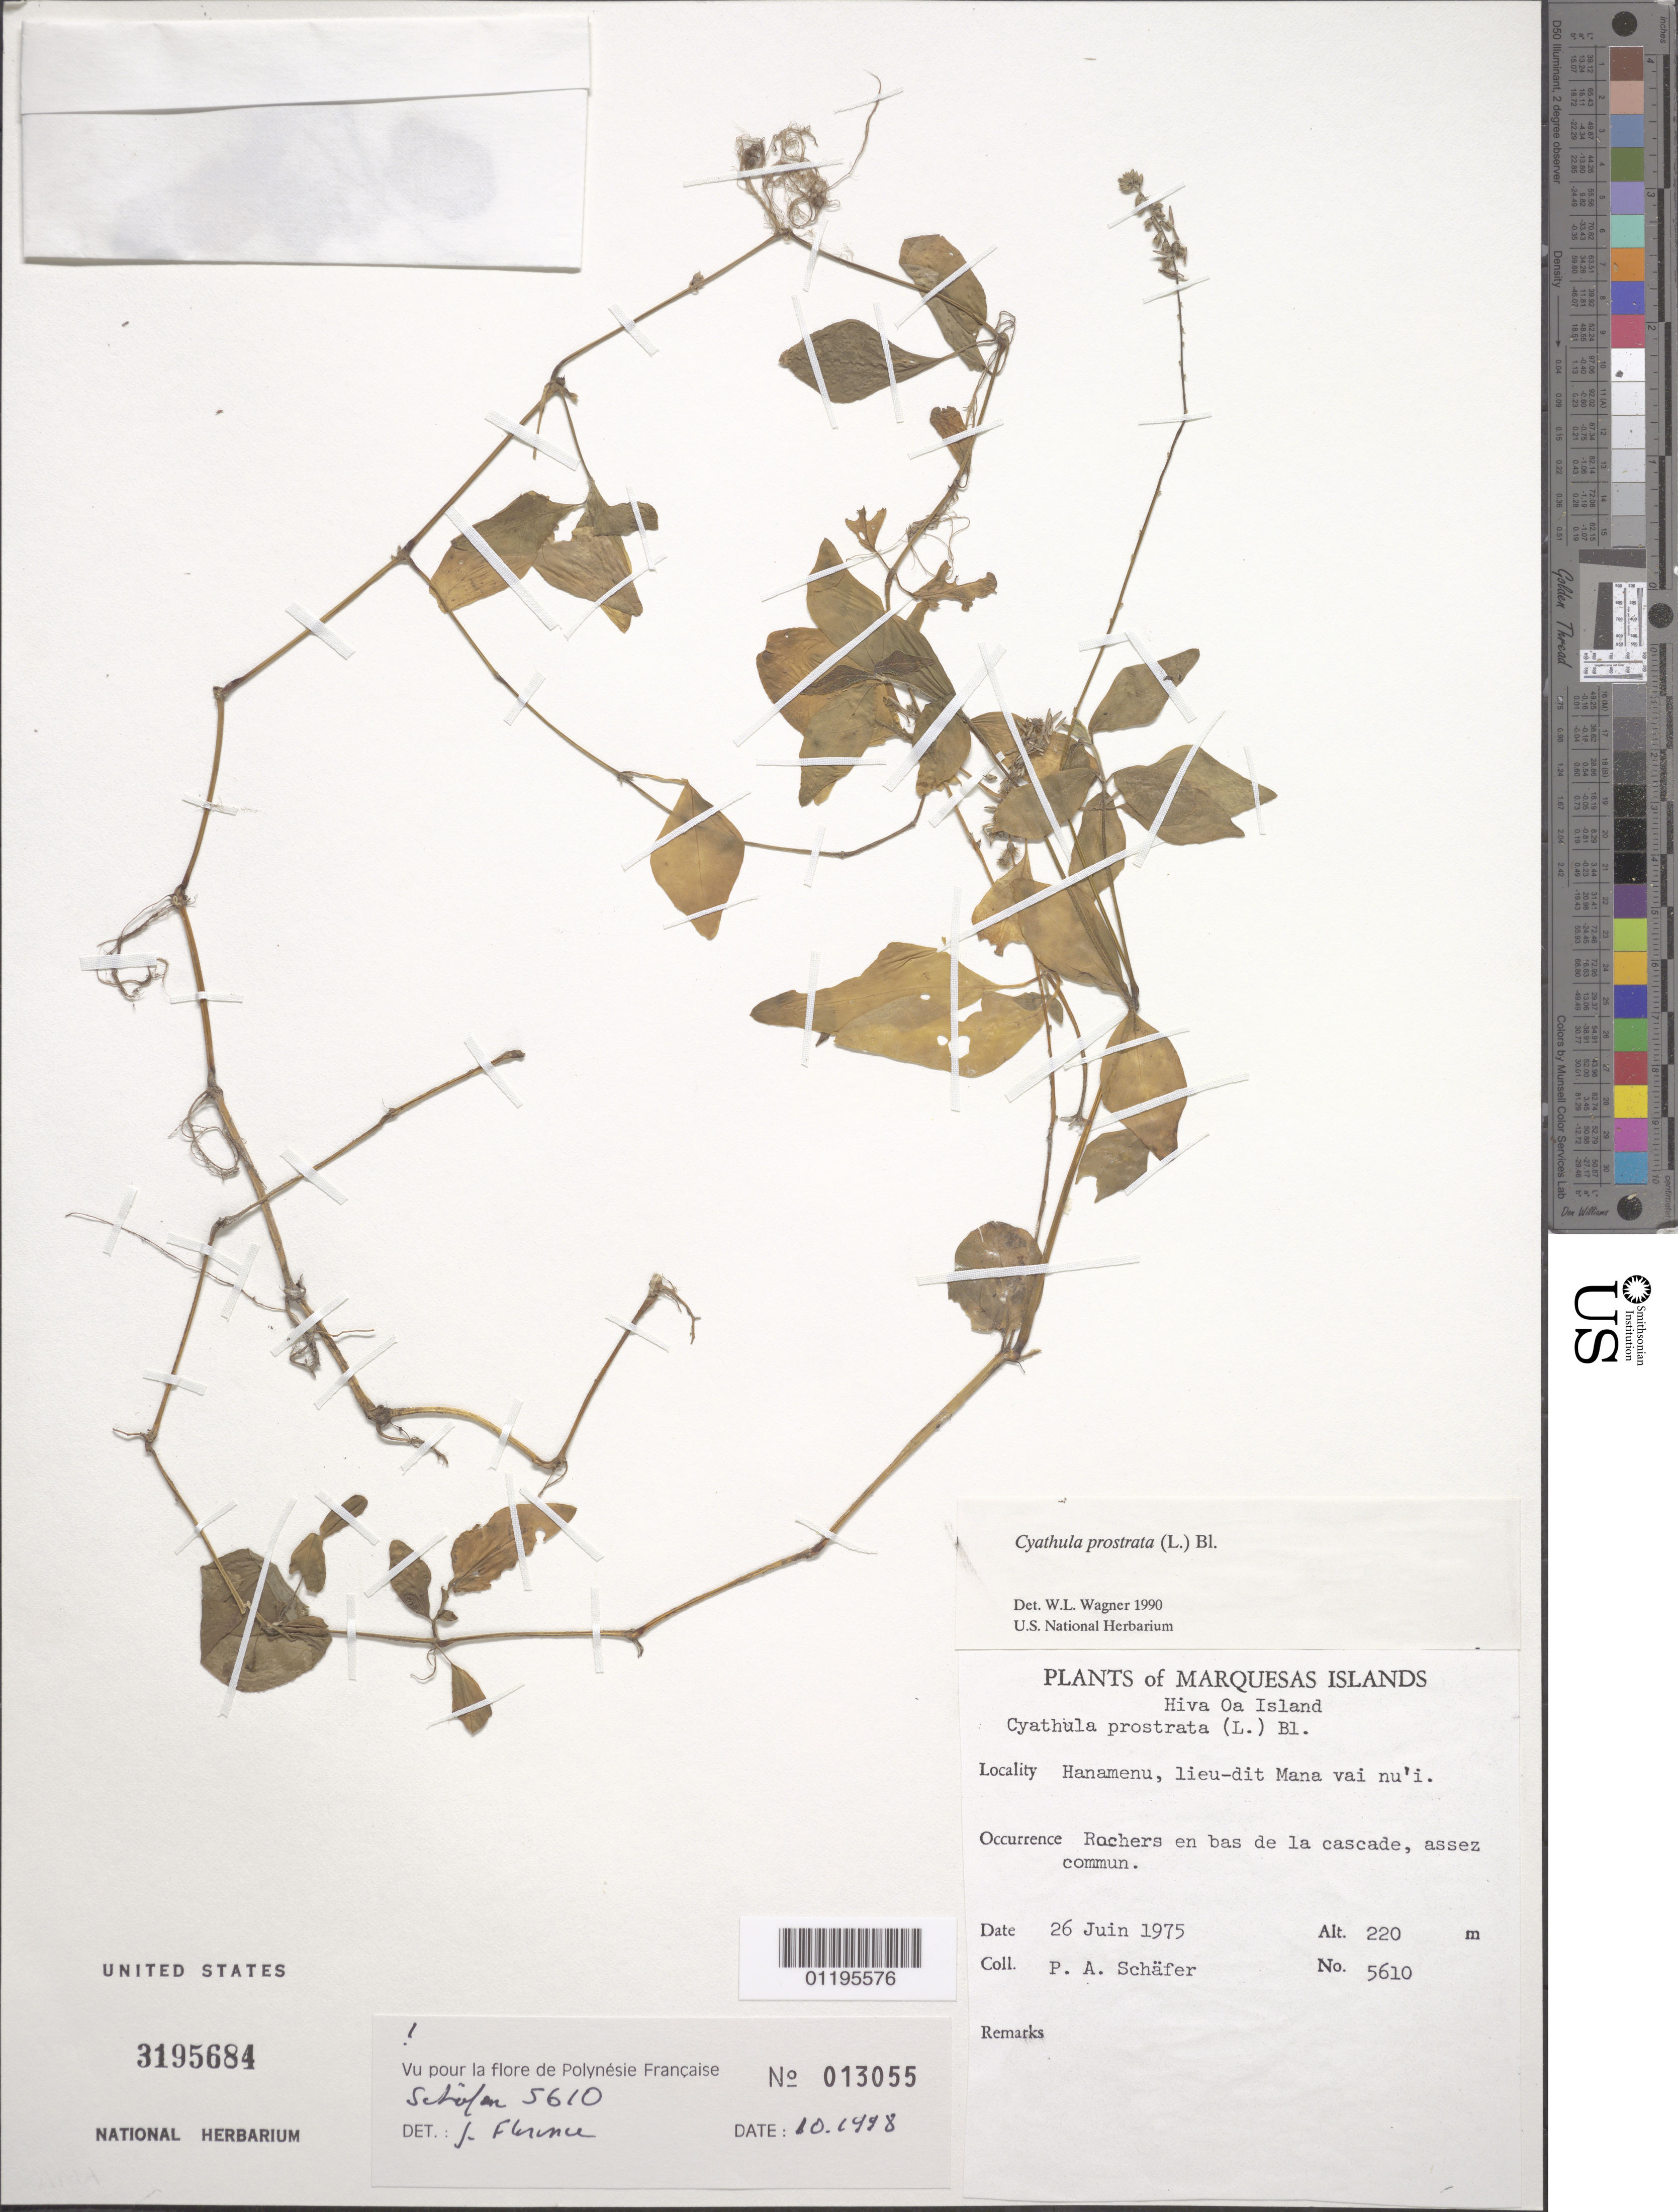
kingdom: Plantae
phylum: Tracheophyta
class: Magnoliopsida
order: Caryophyllales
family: Amaranthaceae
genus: Cyathula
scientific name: Cyathula prostrata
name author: (L.) Blume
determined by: Wagner, W. L., (BOT), Smithsonian Institution - National Museum of Natural History (UNITED STATES)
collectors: P. A. Schäfer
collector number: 5610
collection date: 1975-06-26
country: French Polynesia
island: Hiva Oa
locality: Hanamenu, lieu-dit Mana vai nu'i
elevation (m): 220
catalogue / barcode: US 3195684